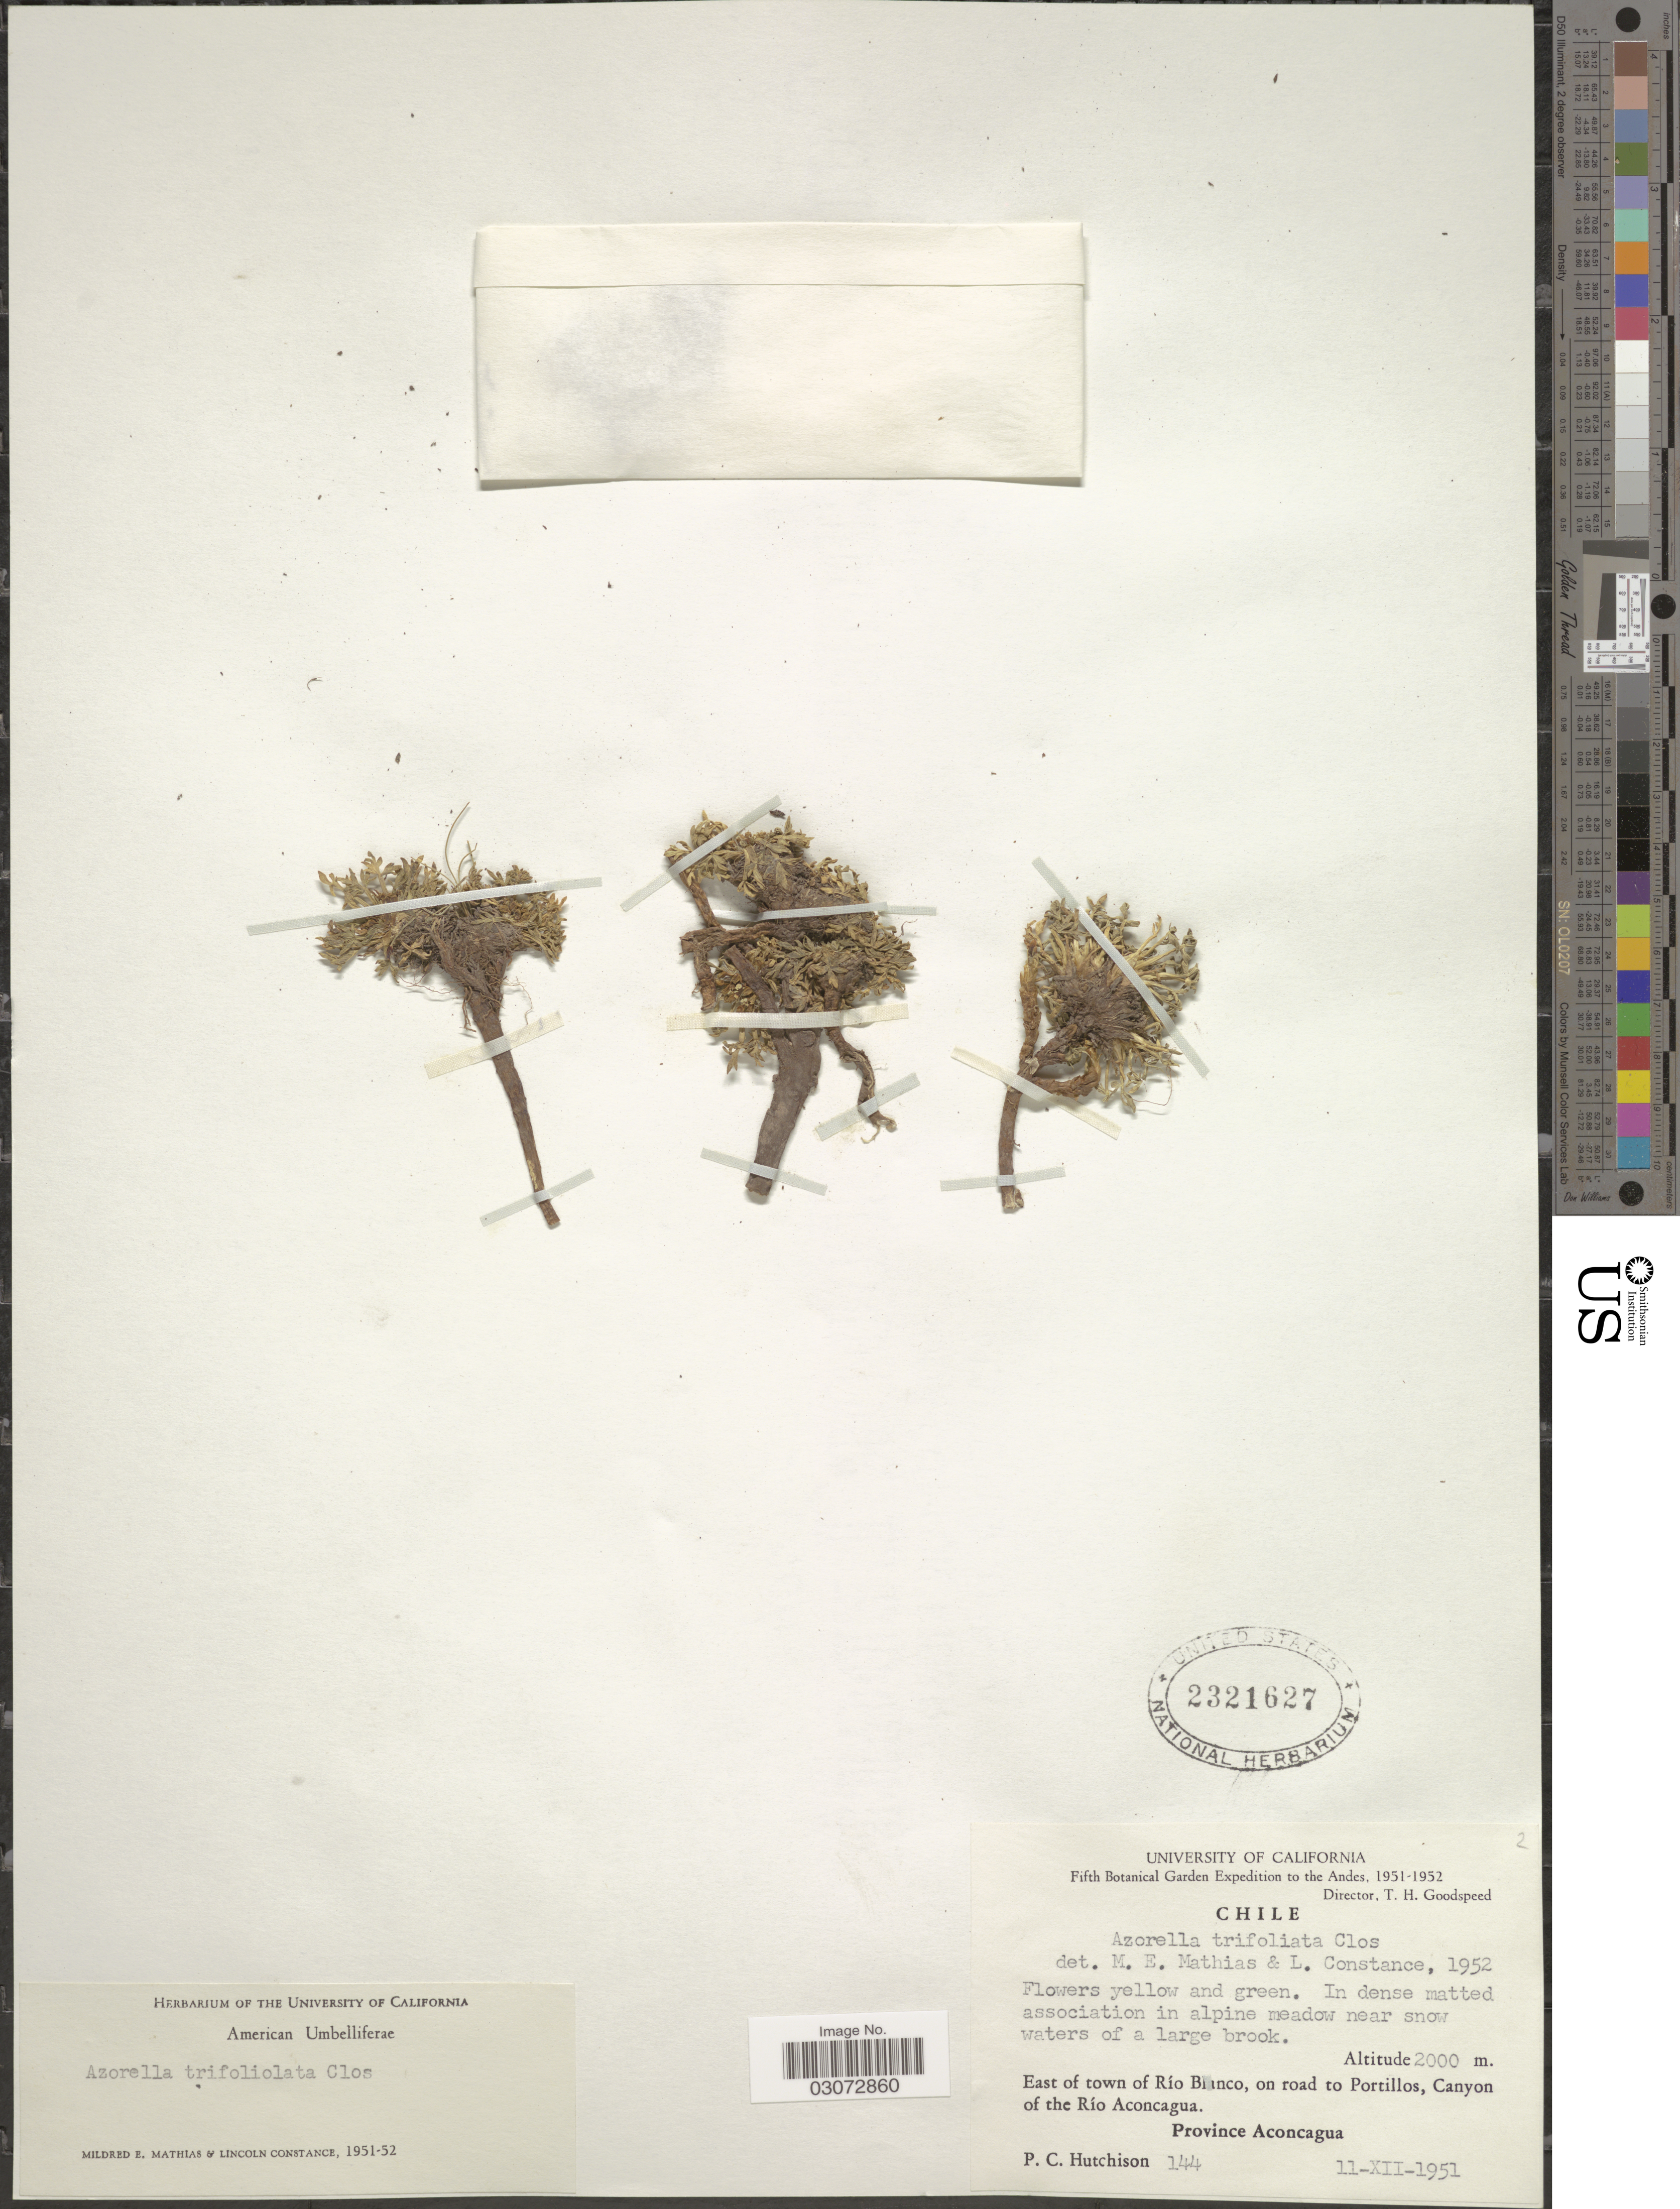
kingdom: Plantae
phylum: Tracheophyta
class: Magnoliopsida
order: Apiales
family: Apiaceae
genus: Azorella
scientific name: Azorella trifoliata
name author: Walp.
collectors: P. C. Hutchison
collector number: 144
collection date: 1951-12-11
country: Chile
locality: Andes. East of town of Río Blanco, on road to Portillos, Canyon of the Río Concagua. Province Aconcagua.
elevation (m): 2000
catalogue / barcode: US 2321627